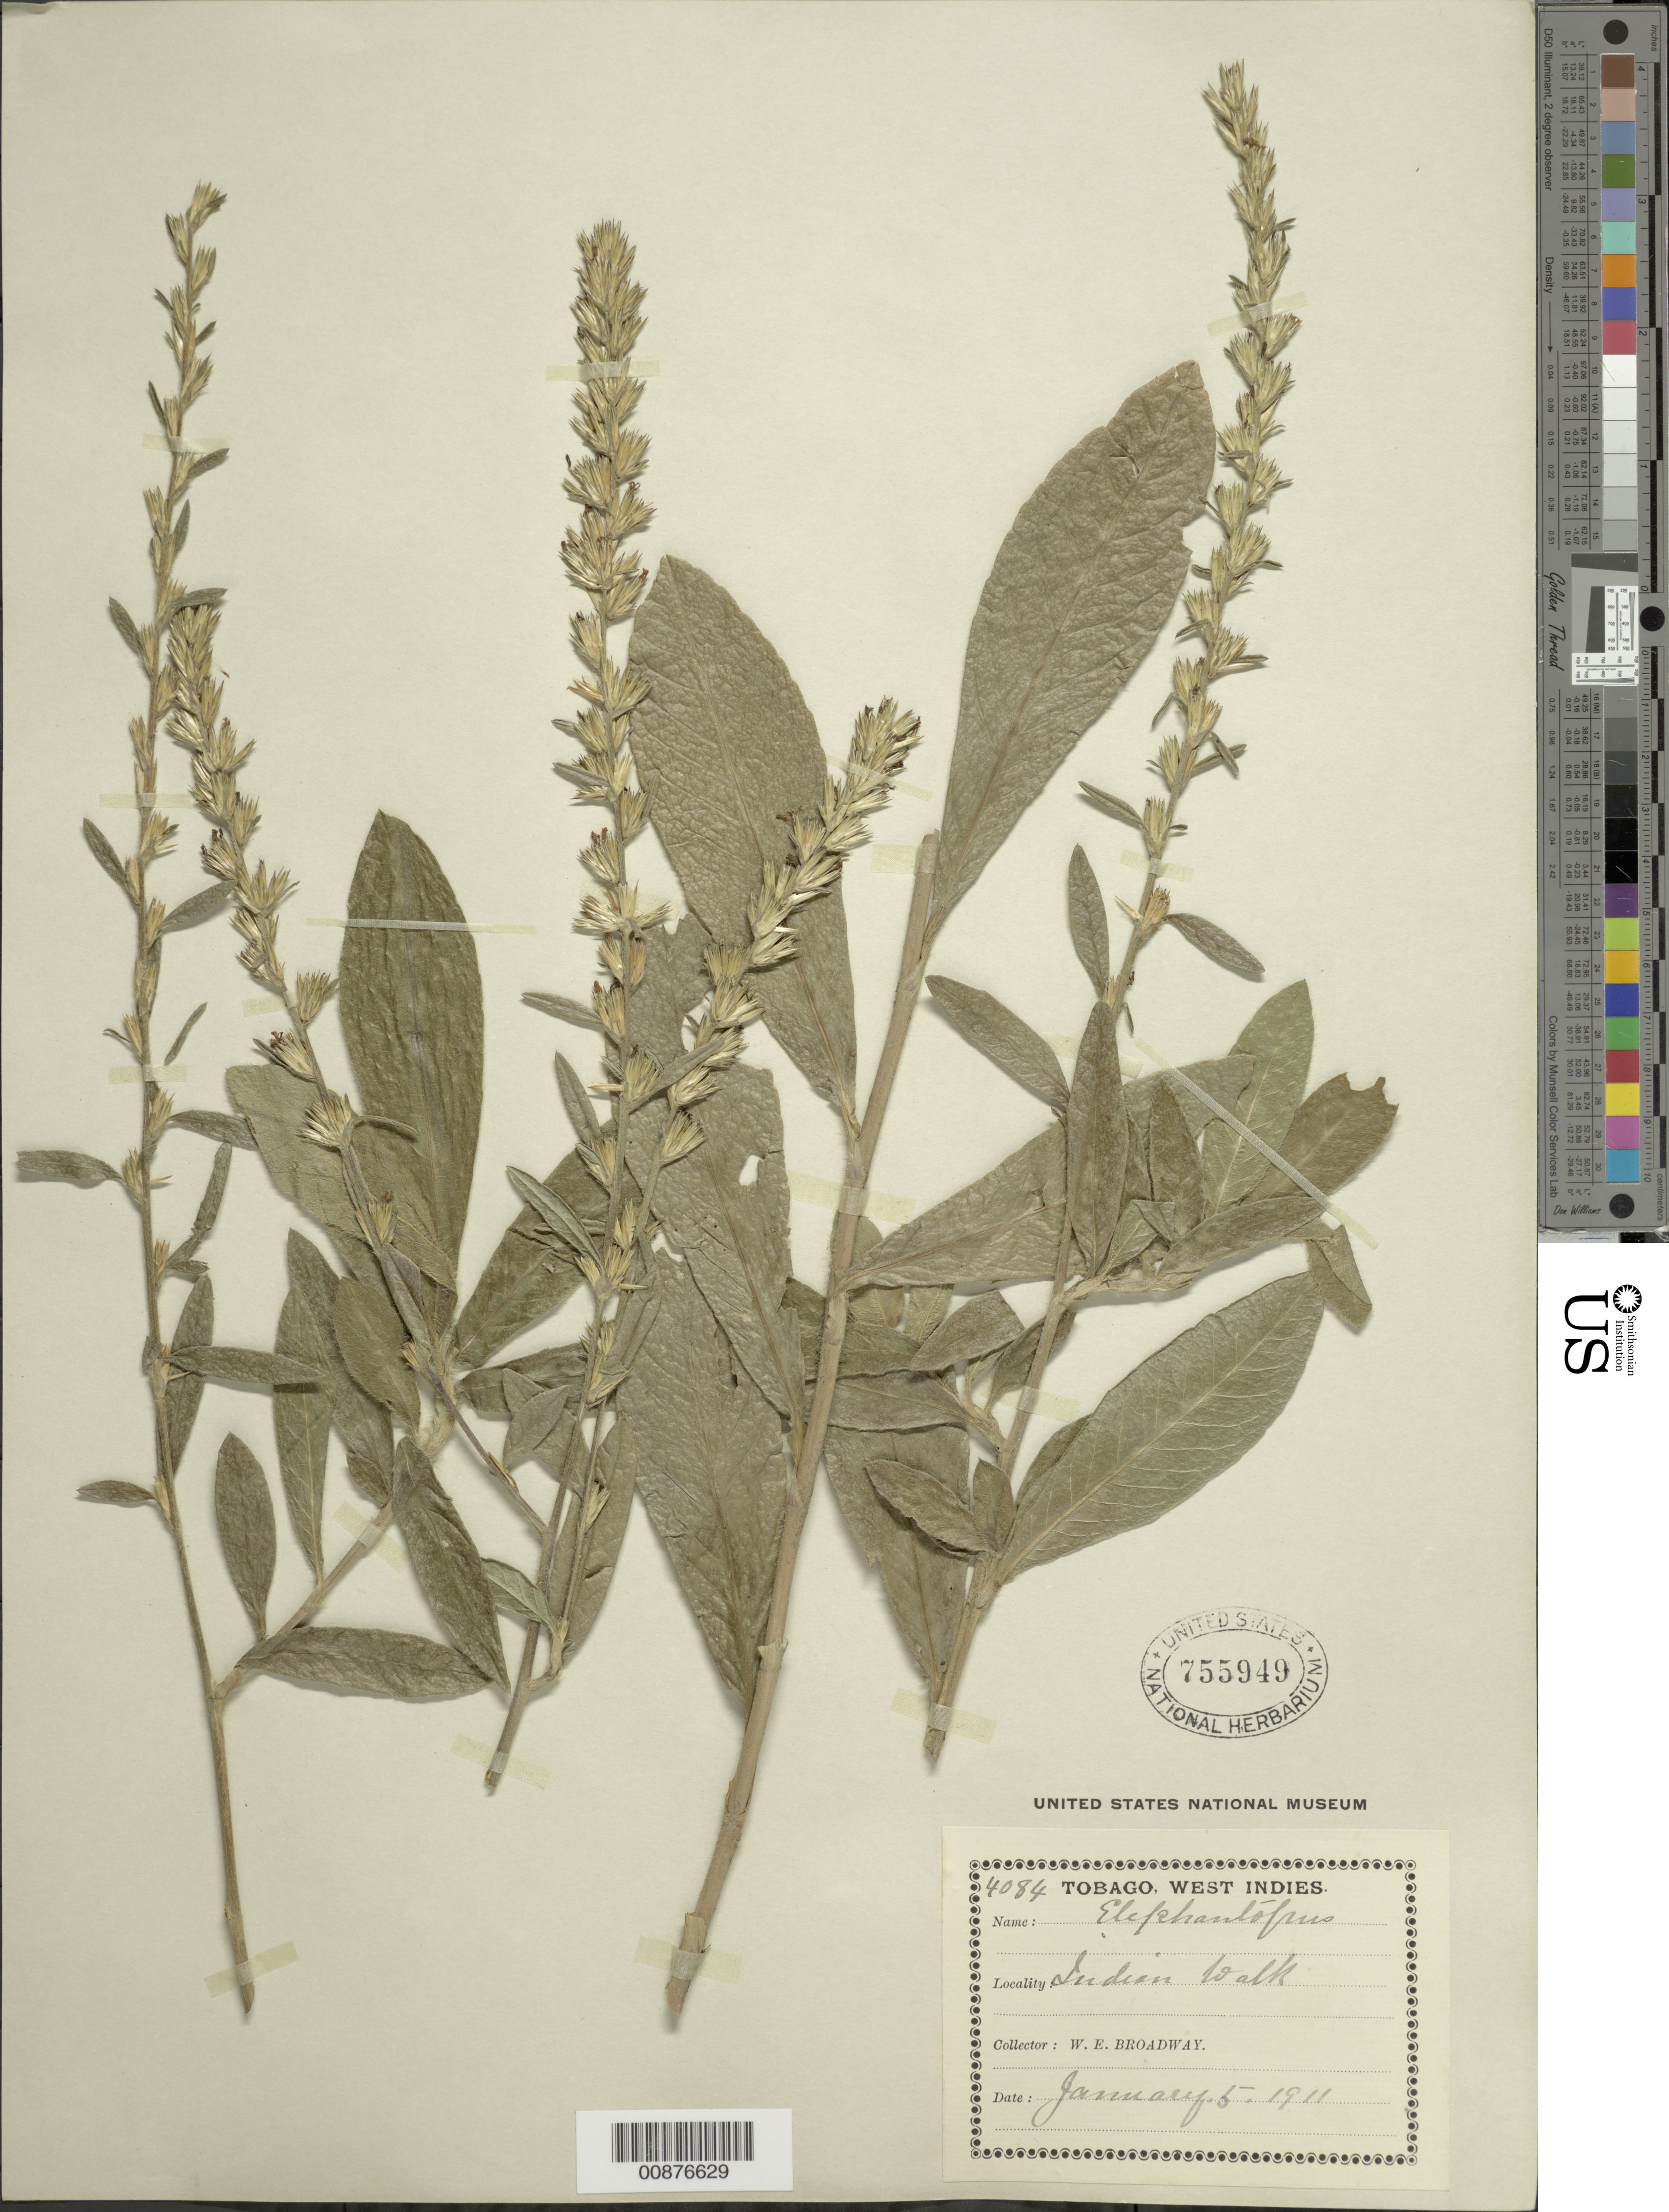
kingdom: Plantae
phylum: Tracheophyta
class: Magnoliopsida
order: Asterales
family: Asteraceae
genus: Pseudelephantopus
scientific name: Pseudelephantopus spicatus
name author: (Juss. ex Aubl.) C.F. Baker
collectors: W. E. Broadway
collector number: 4084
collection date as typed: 05 Jan 1911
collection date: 1911-01-05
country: Trinidad and Tobago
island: Tobago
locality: Indian Walk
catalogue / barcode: US 755949